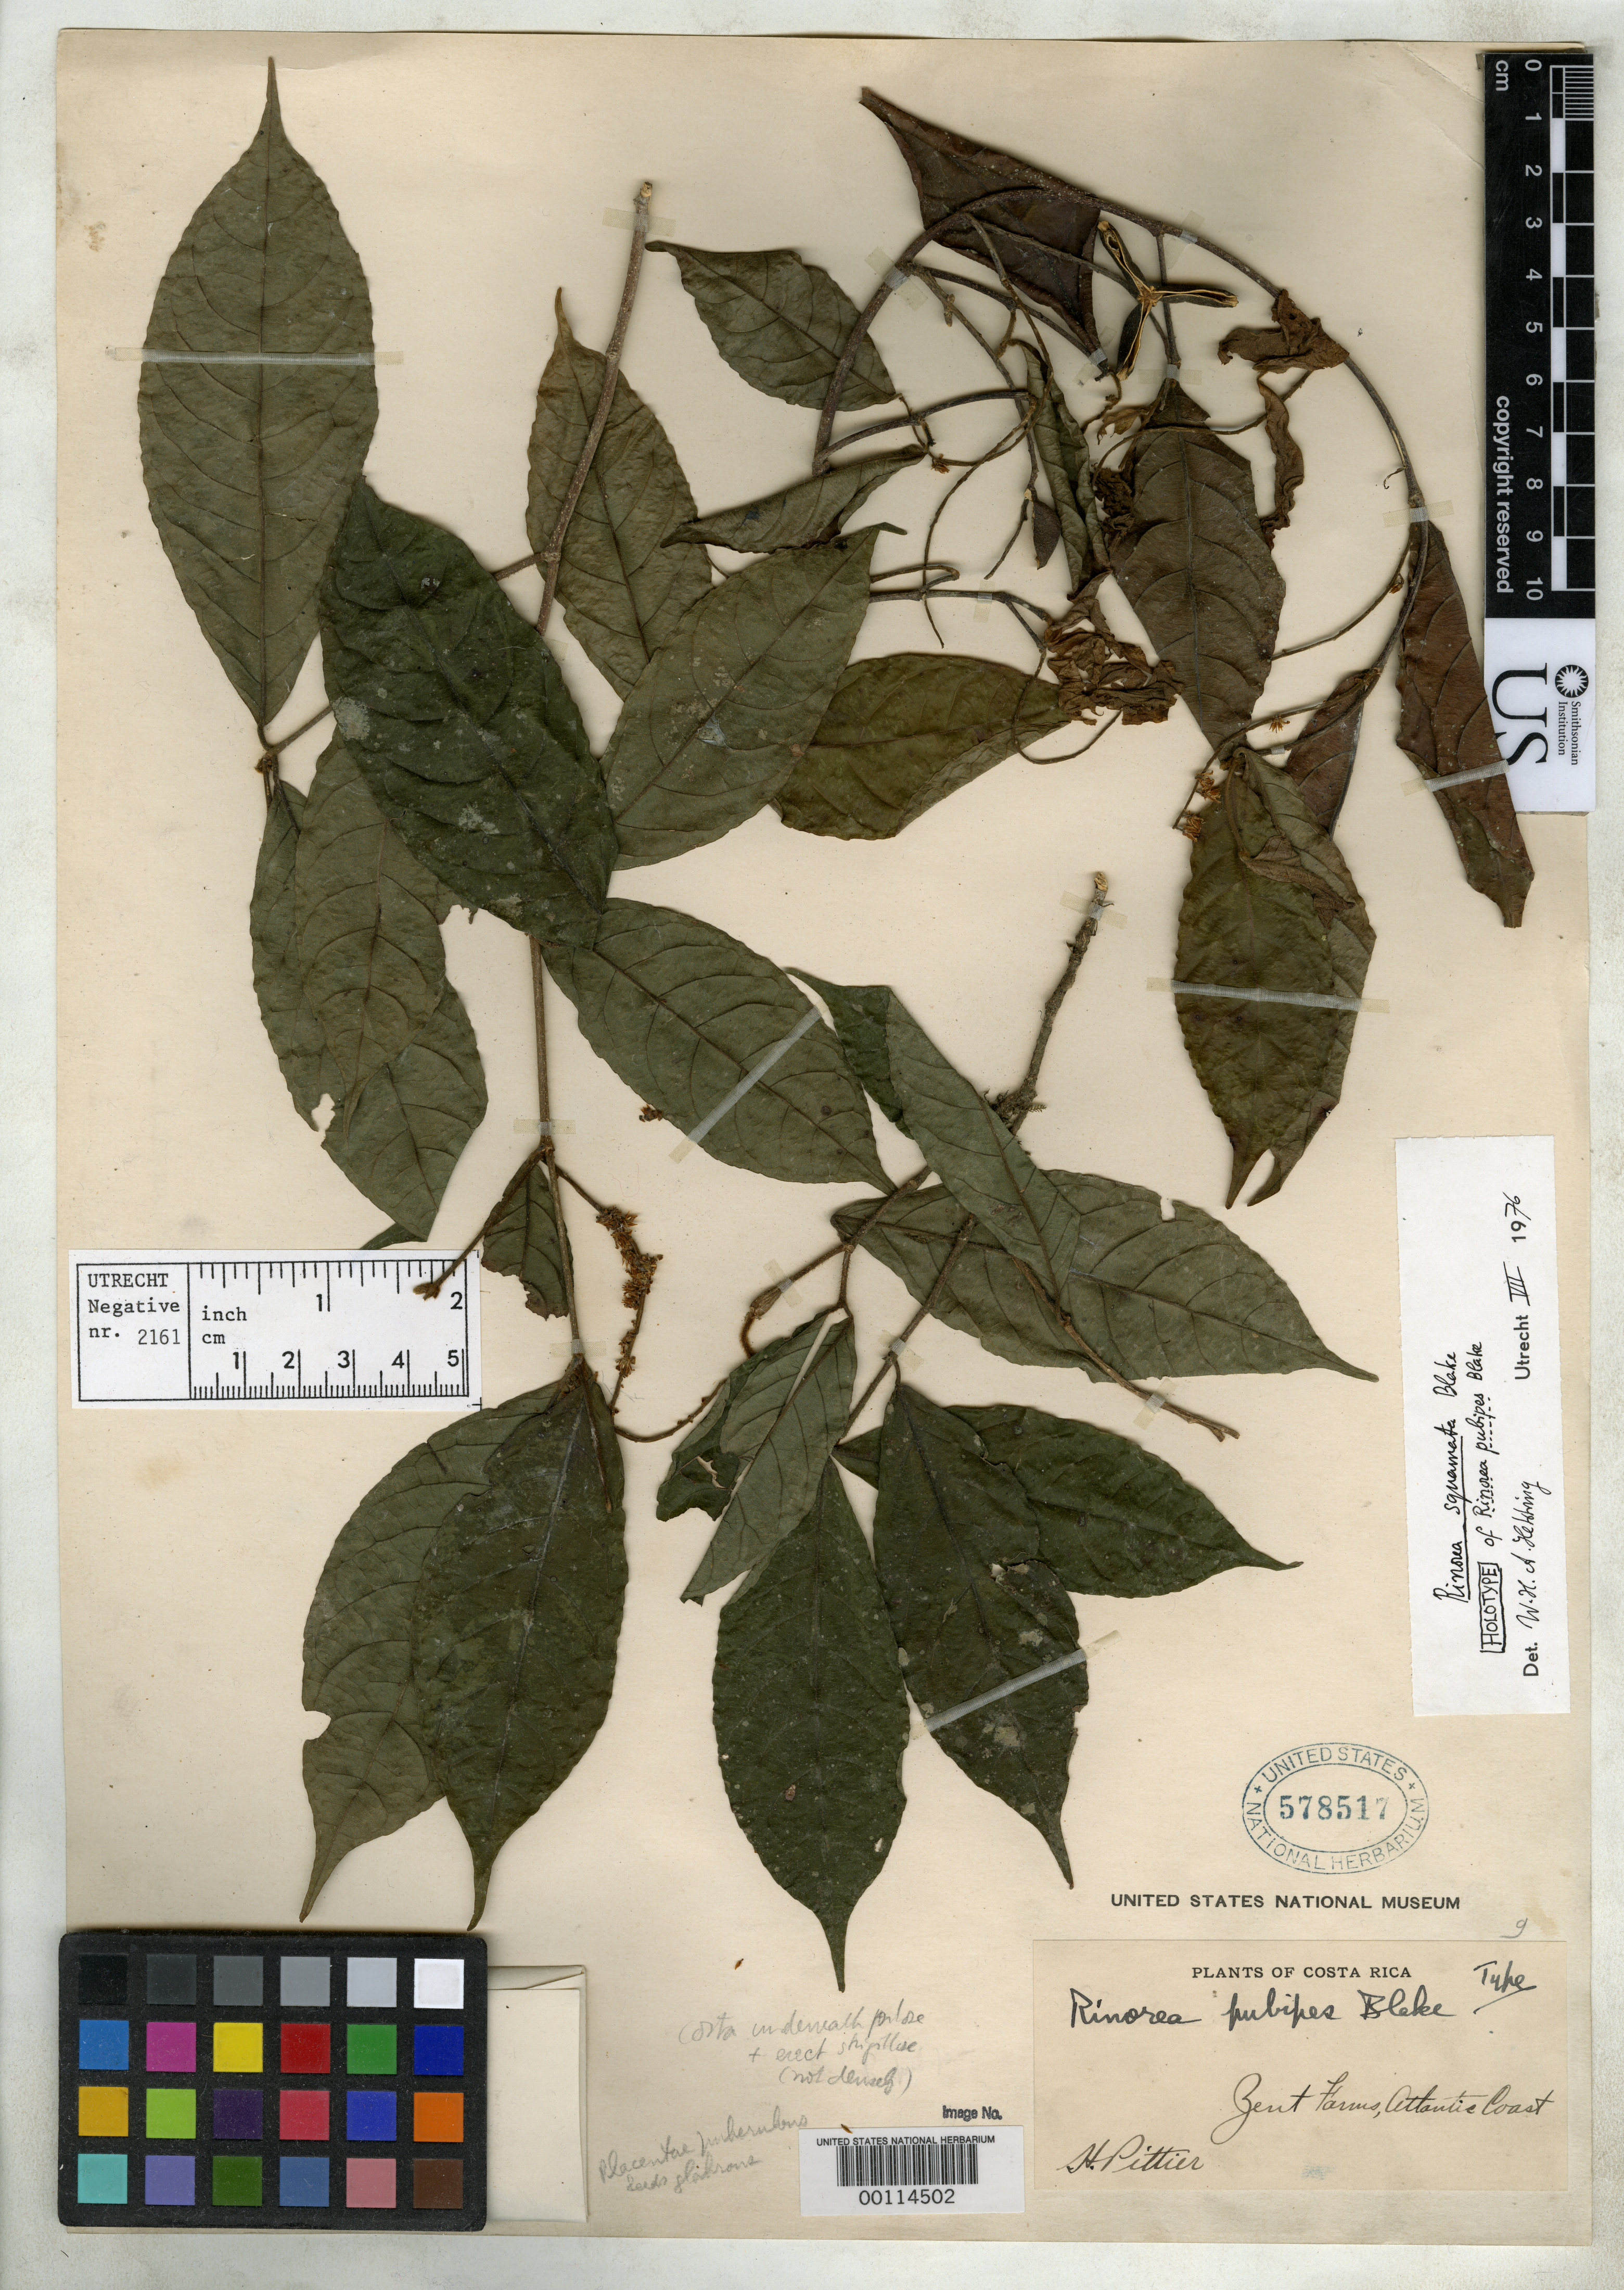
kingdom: Plantae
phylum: Tracheophyta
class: Magnoliopsida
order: Malpighiales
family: Violaceae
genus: Rinorea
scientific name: Rinorea pubipes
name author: S.F. Blake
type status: Holotype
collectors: H. F. Pittier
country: Costa Rica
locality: Zent farms, Atlantic Coast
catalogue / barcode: US 578517